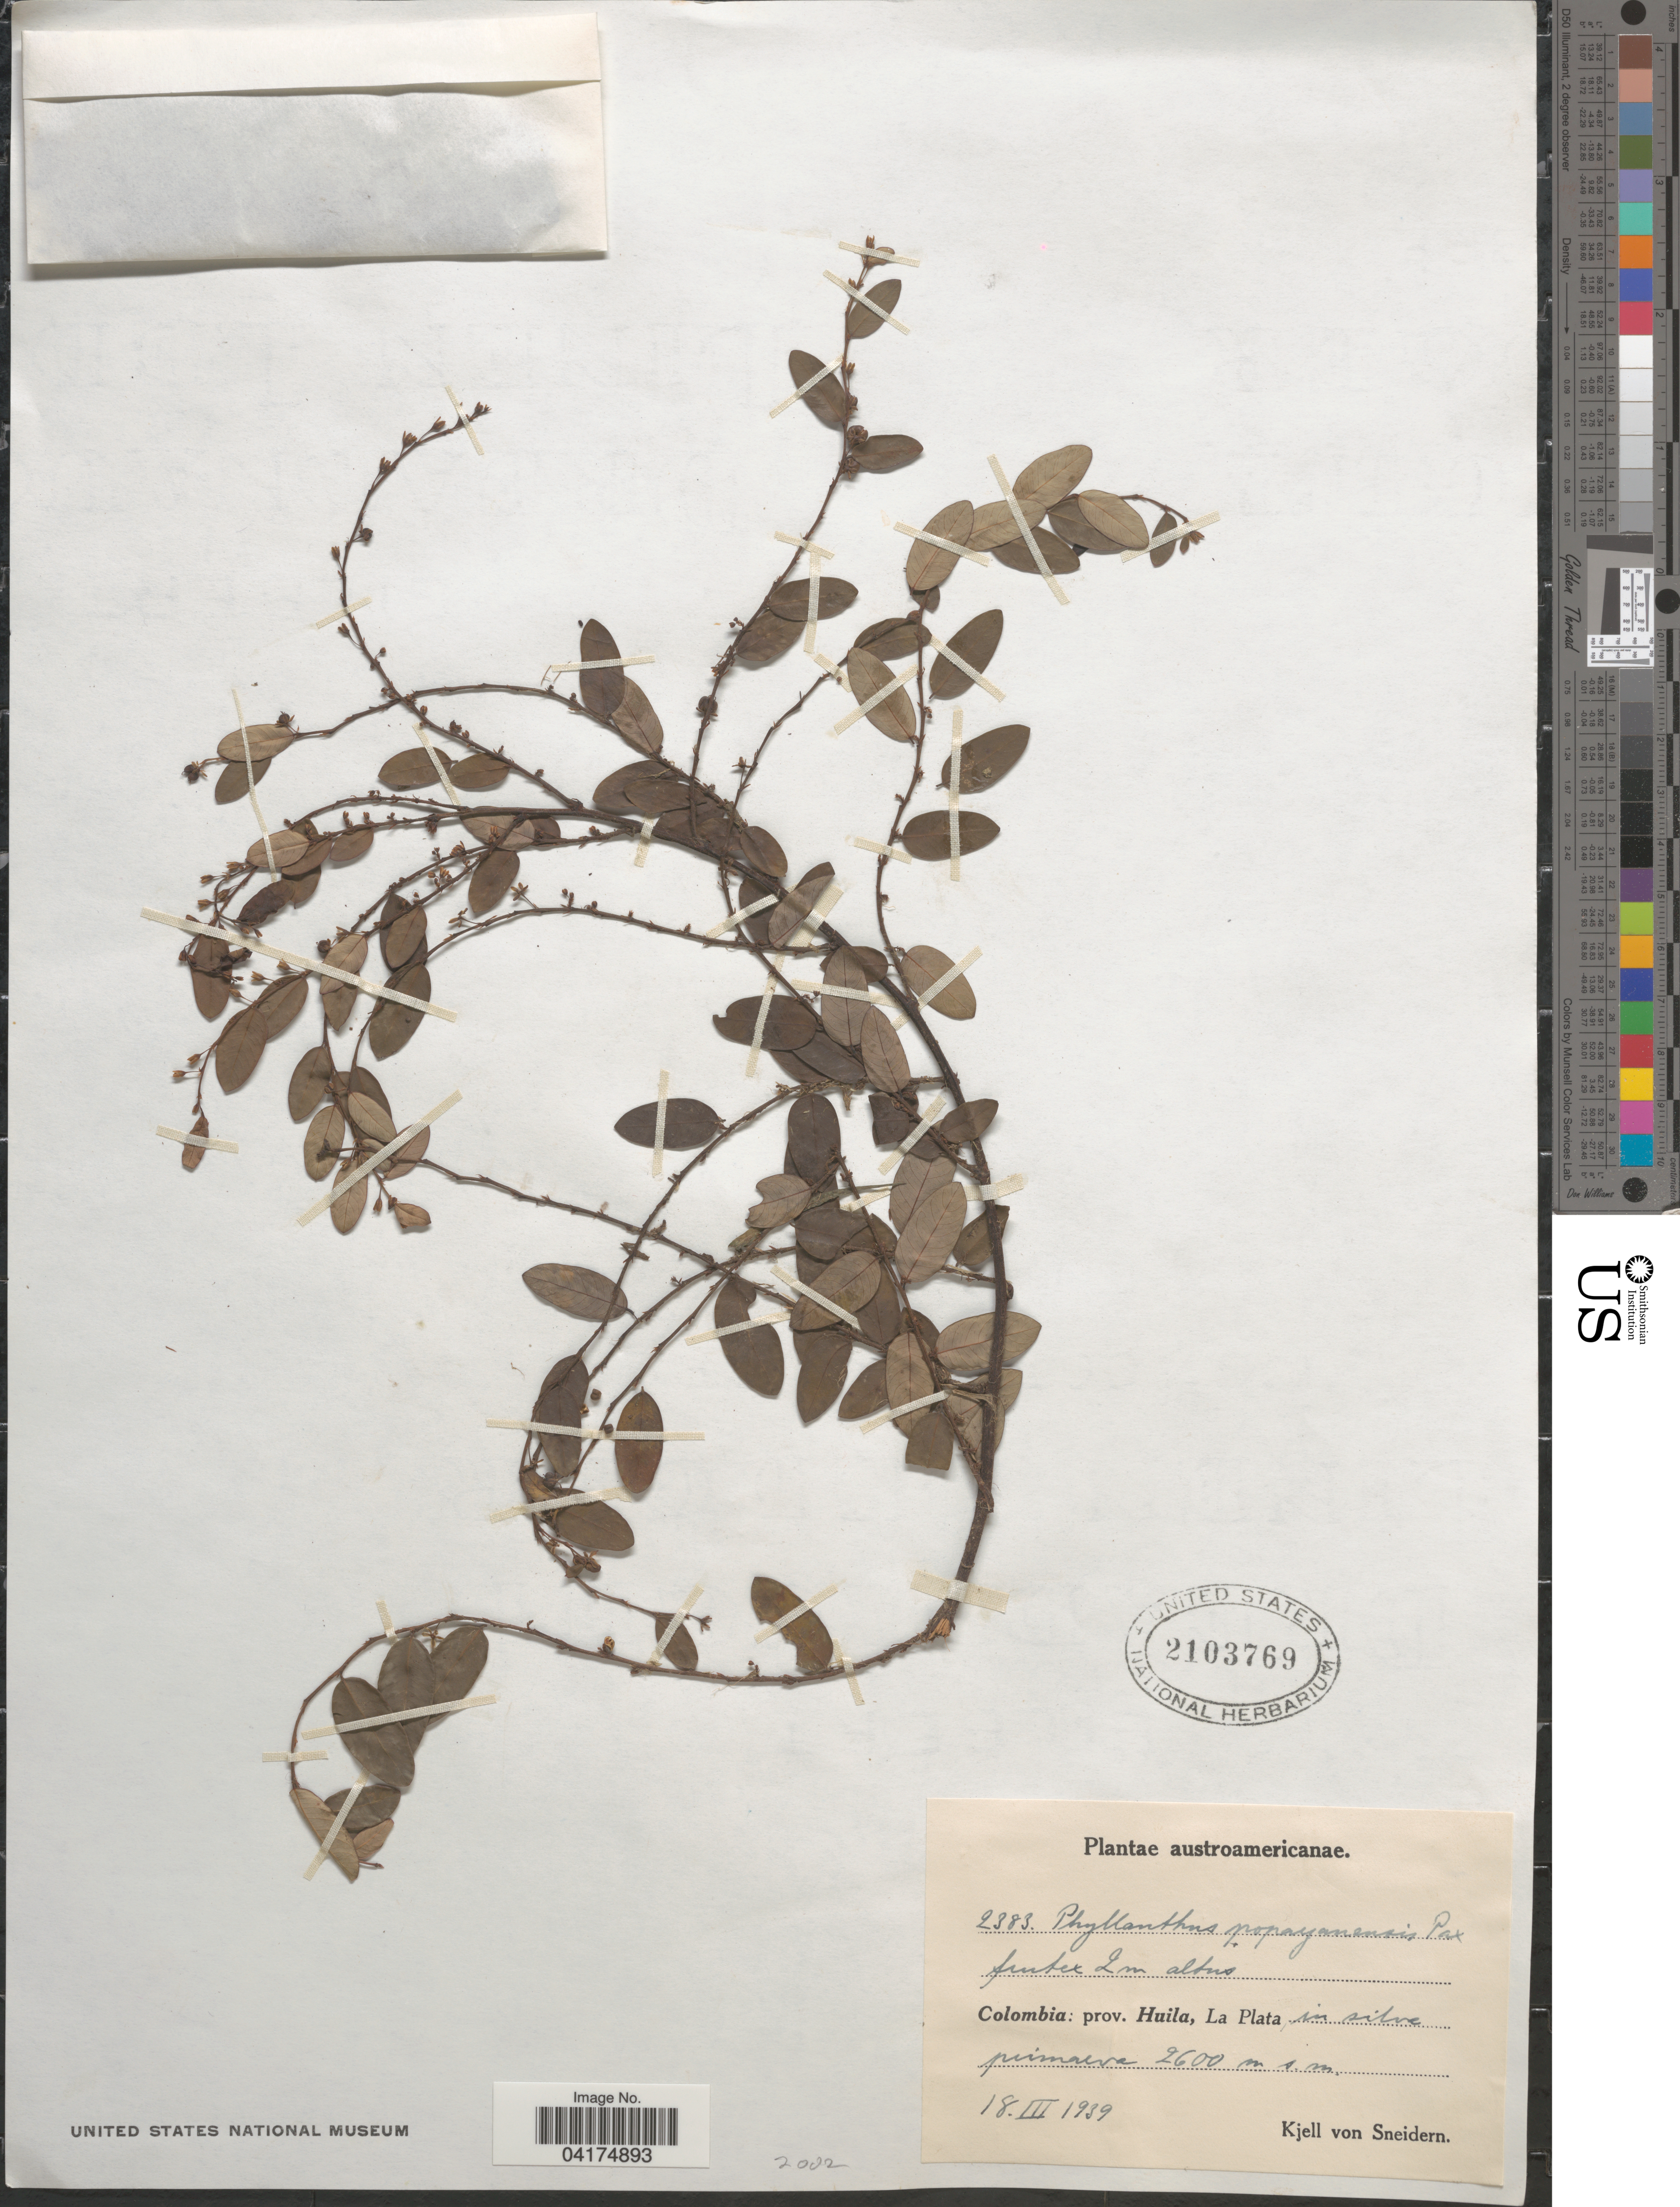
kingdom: Plantae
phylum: Tracheophyta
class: Magnoliopsida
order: Malpighiales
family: Phyllanthaceae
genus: Phyllanthus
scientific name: Phyllanthus popayanensis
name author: Pax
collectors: K. von Sneidern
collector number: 2383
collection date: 1939-03-18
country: Colombia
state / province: Huila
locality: La Plata, in silva primaeva.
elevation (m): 2600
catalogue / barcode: US 2103769